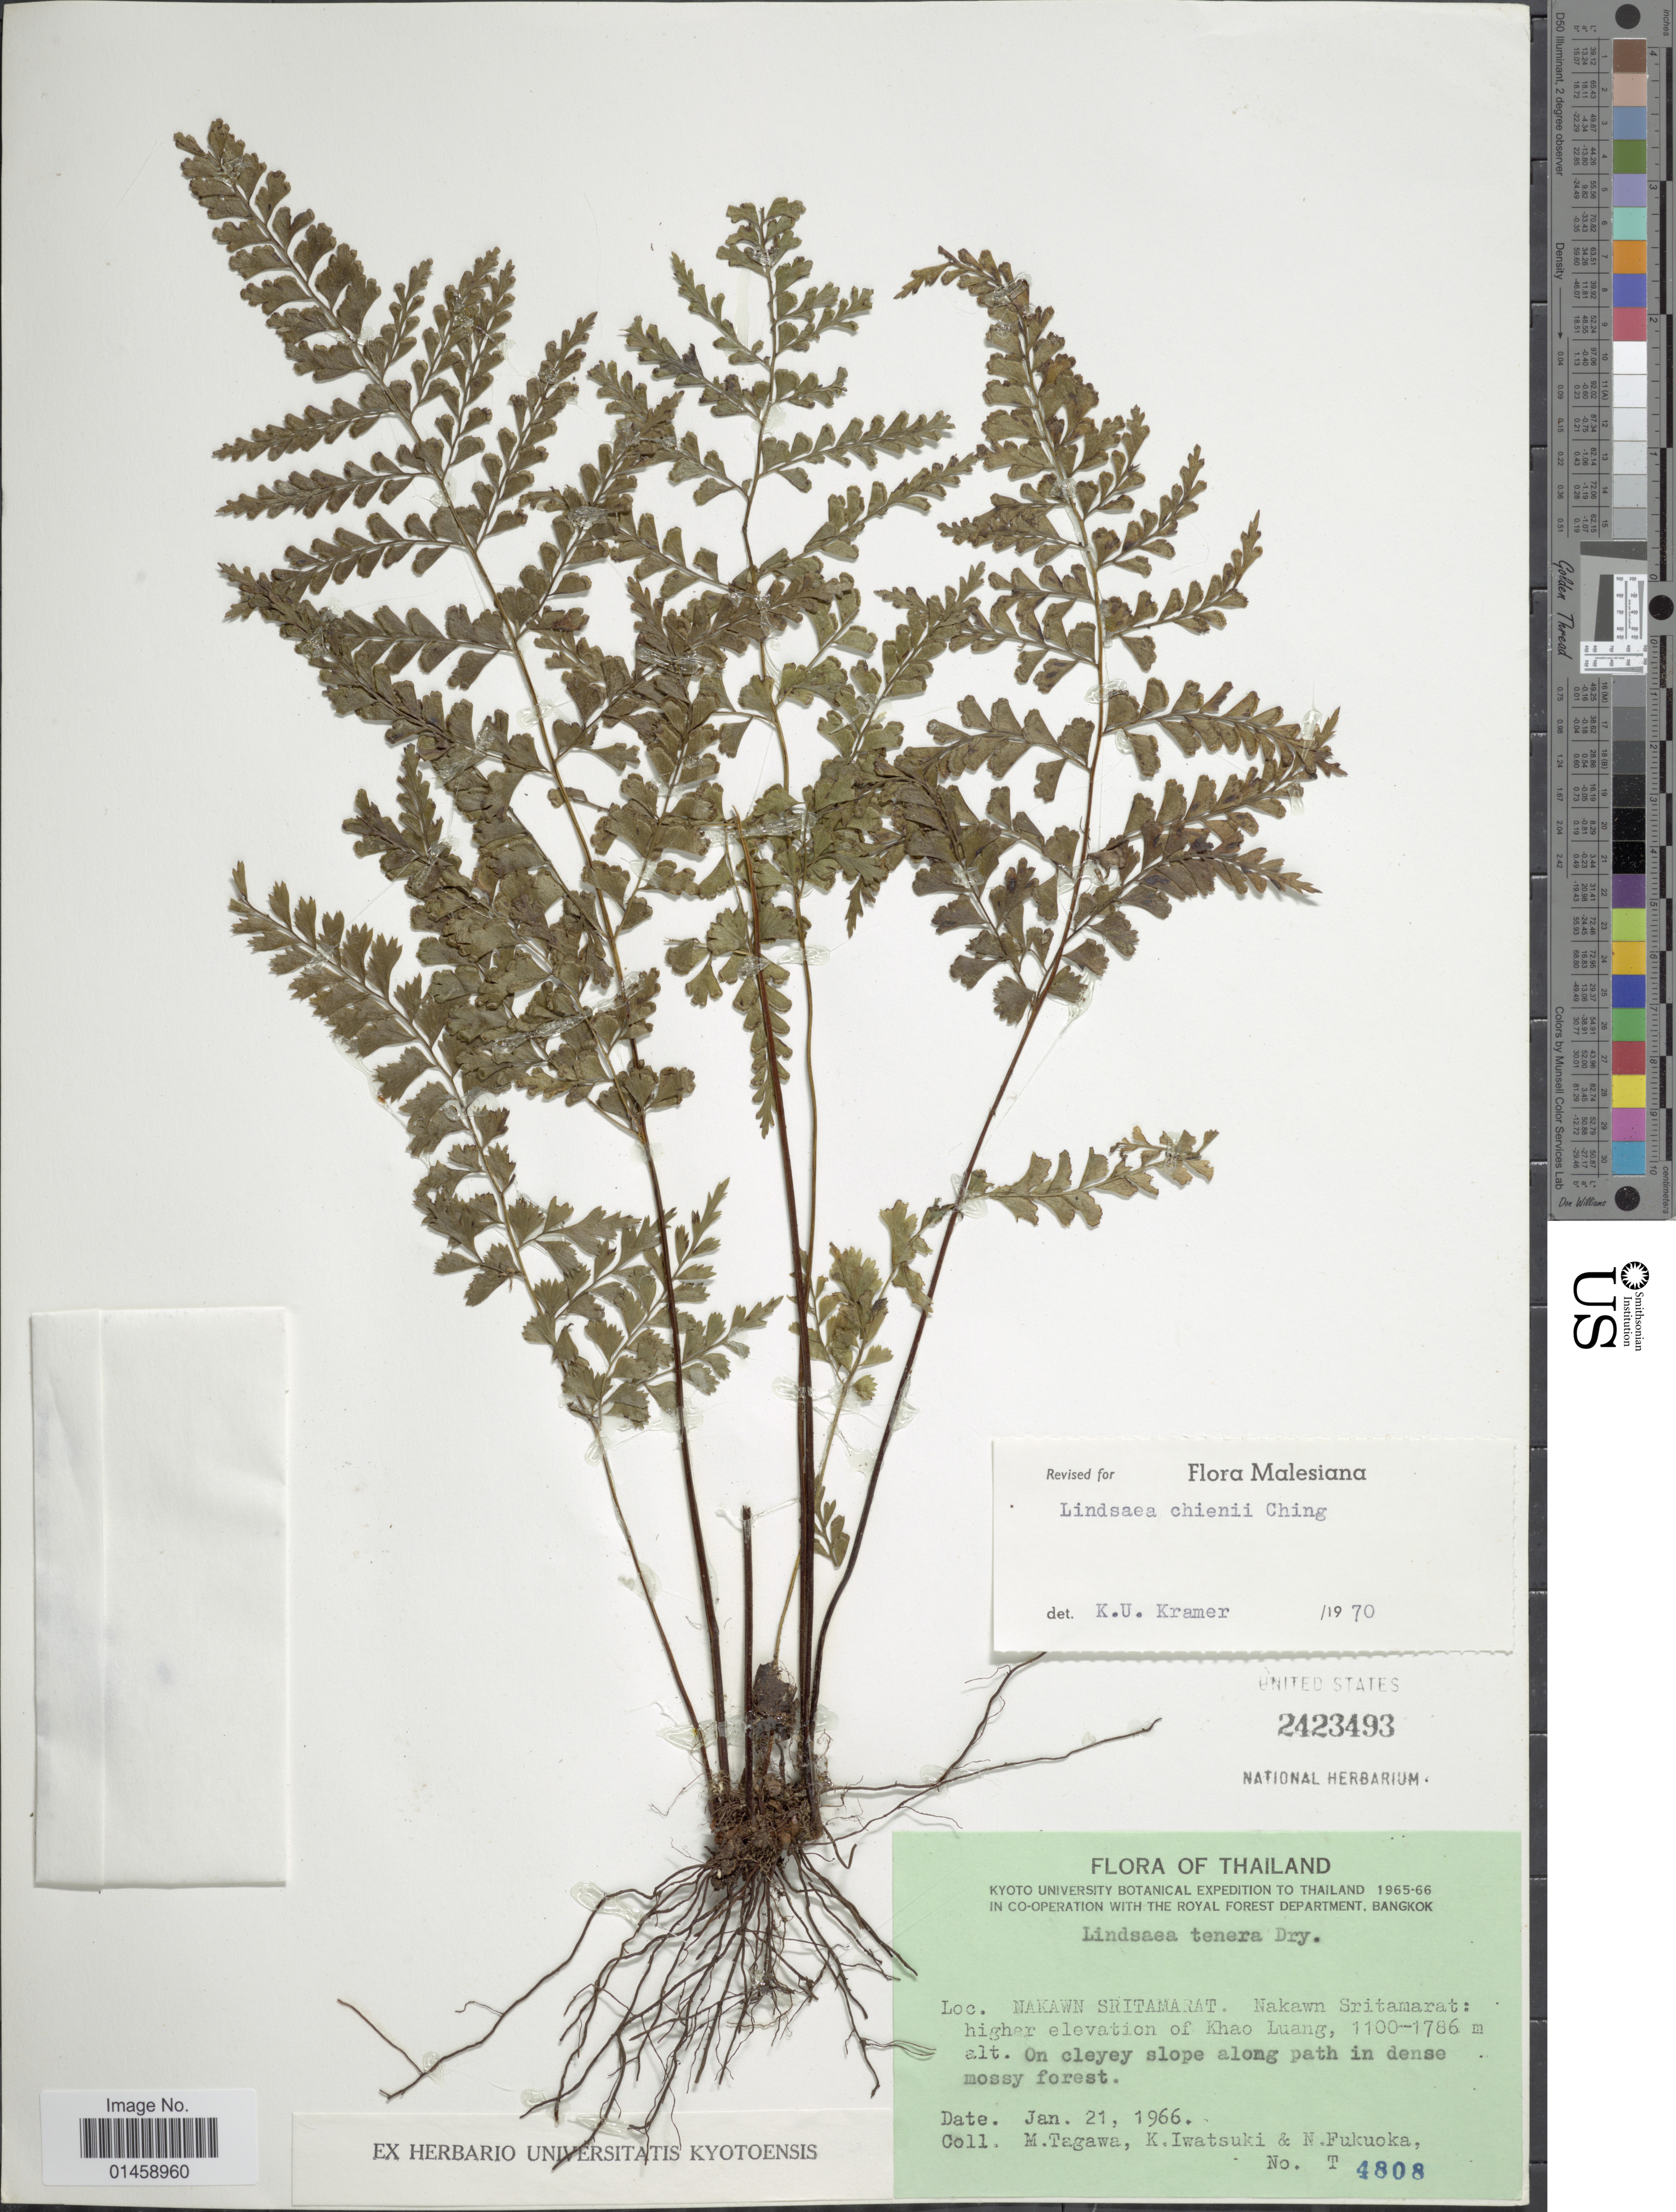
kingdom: Plantae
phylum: Tracheophyta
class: Polypodiopsida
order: Polypodiales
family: Lindsaeaceae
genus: Lindsaea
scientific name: Lindsaea chienii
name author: Ching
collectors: M. Tagawa, K. Iwatsuki & N. Fukuoka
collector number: T 4808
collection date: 1966-01-21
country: Thailand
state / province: Nakhon Si Thammarat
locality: Nakawn Sritamarat : higher elevation of Khao Luang.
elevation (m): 1100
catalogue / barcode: US 2423493